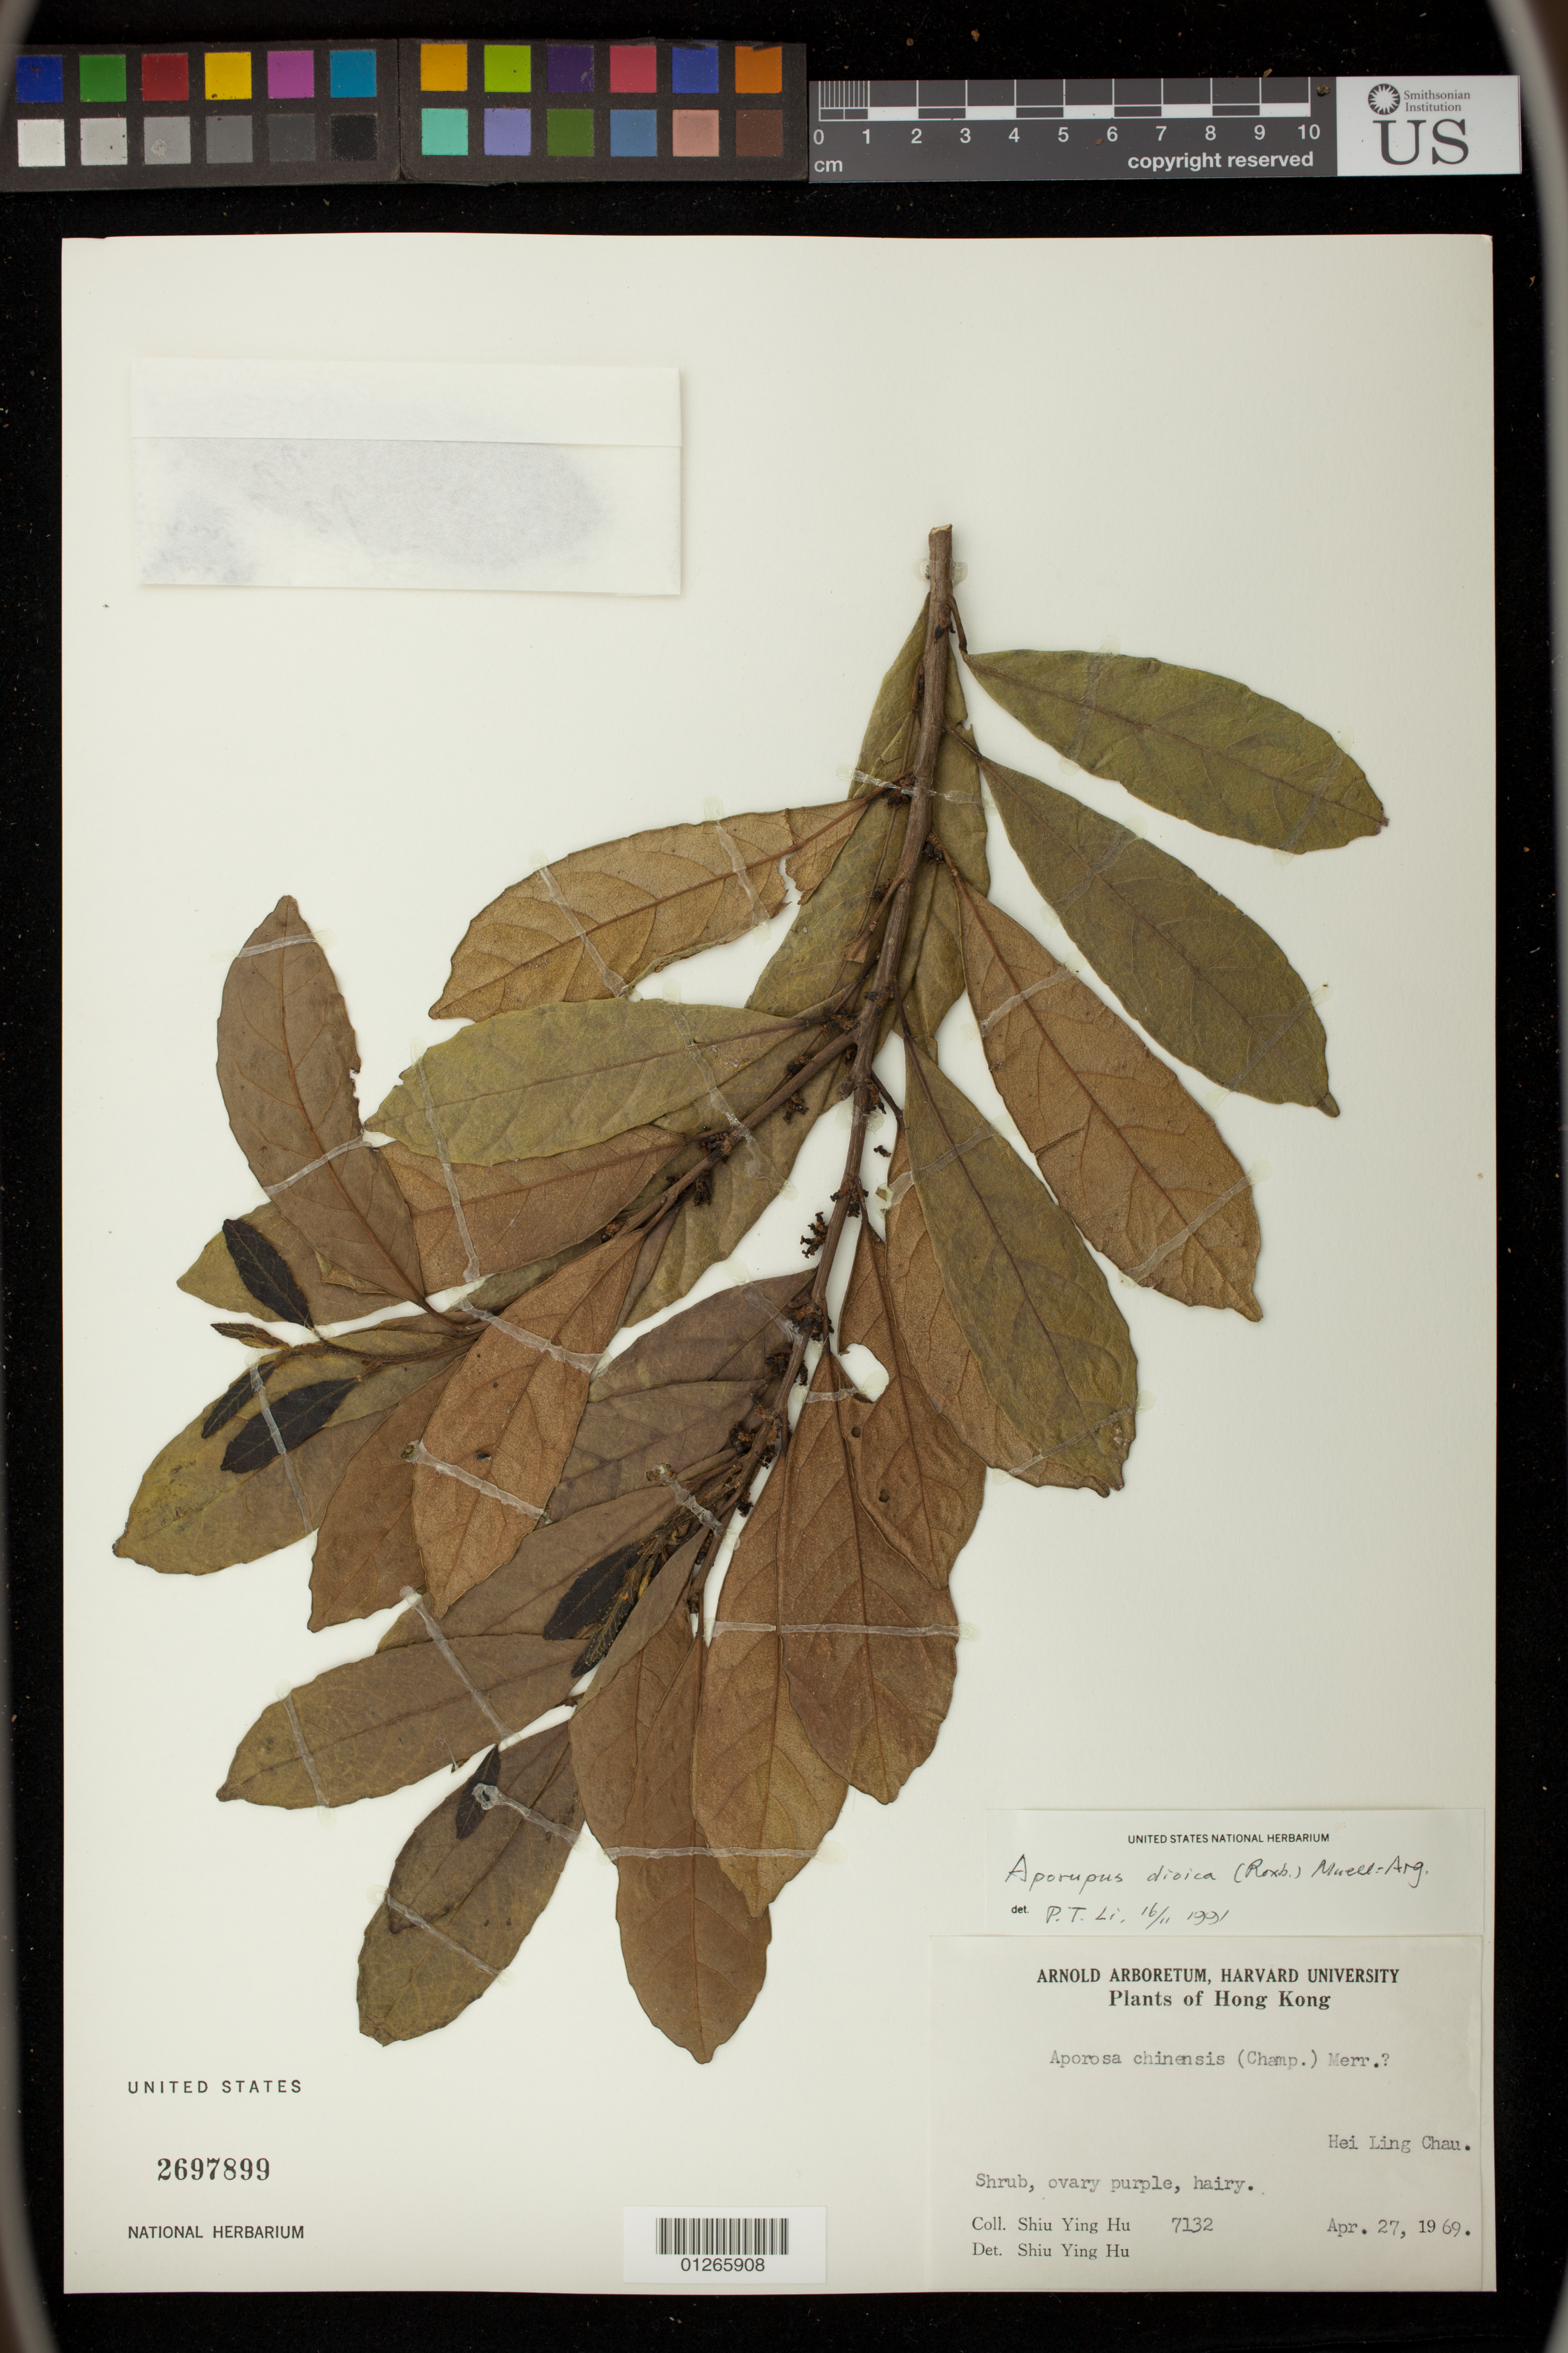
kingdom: Plantae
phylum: Tracheophyta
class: Magnoliopsida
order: Malpighiales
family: Phyllanthaceae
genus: Aporosa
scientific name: Aporosa octandra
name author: (Buch.-Ham. & D. Don) Vickery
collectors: Y. Shiu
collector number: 7132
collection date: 1969-04-27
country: China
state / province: Hong Kong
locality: Hei Ling Chau.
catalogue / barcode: US 2697899